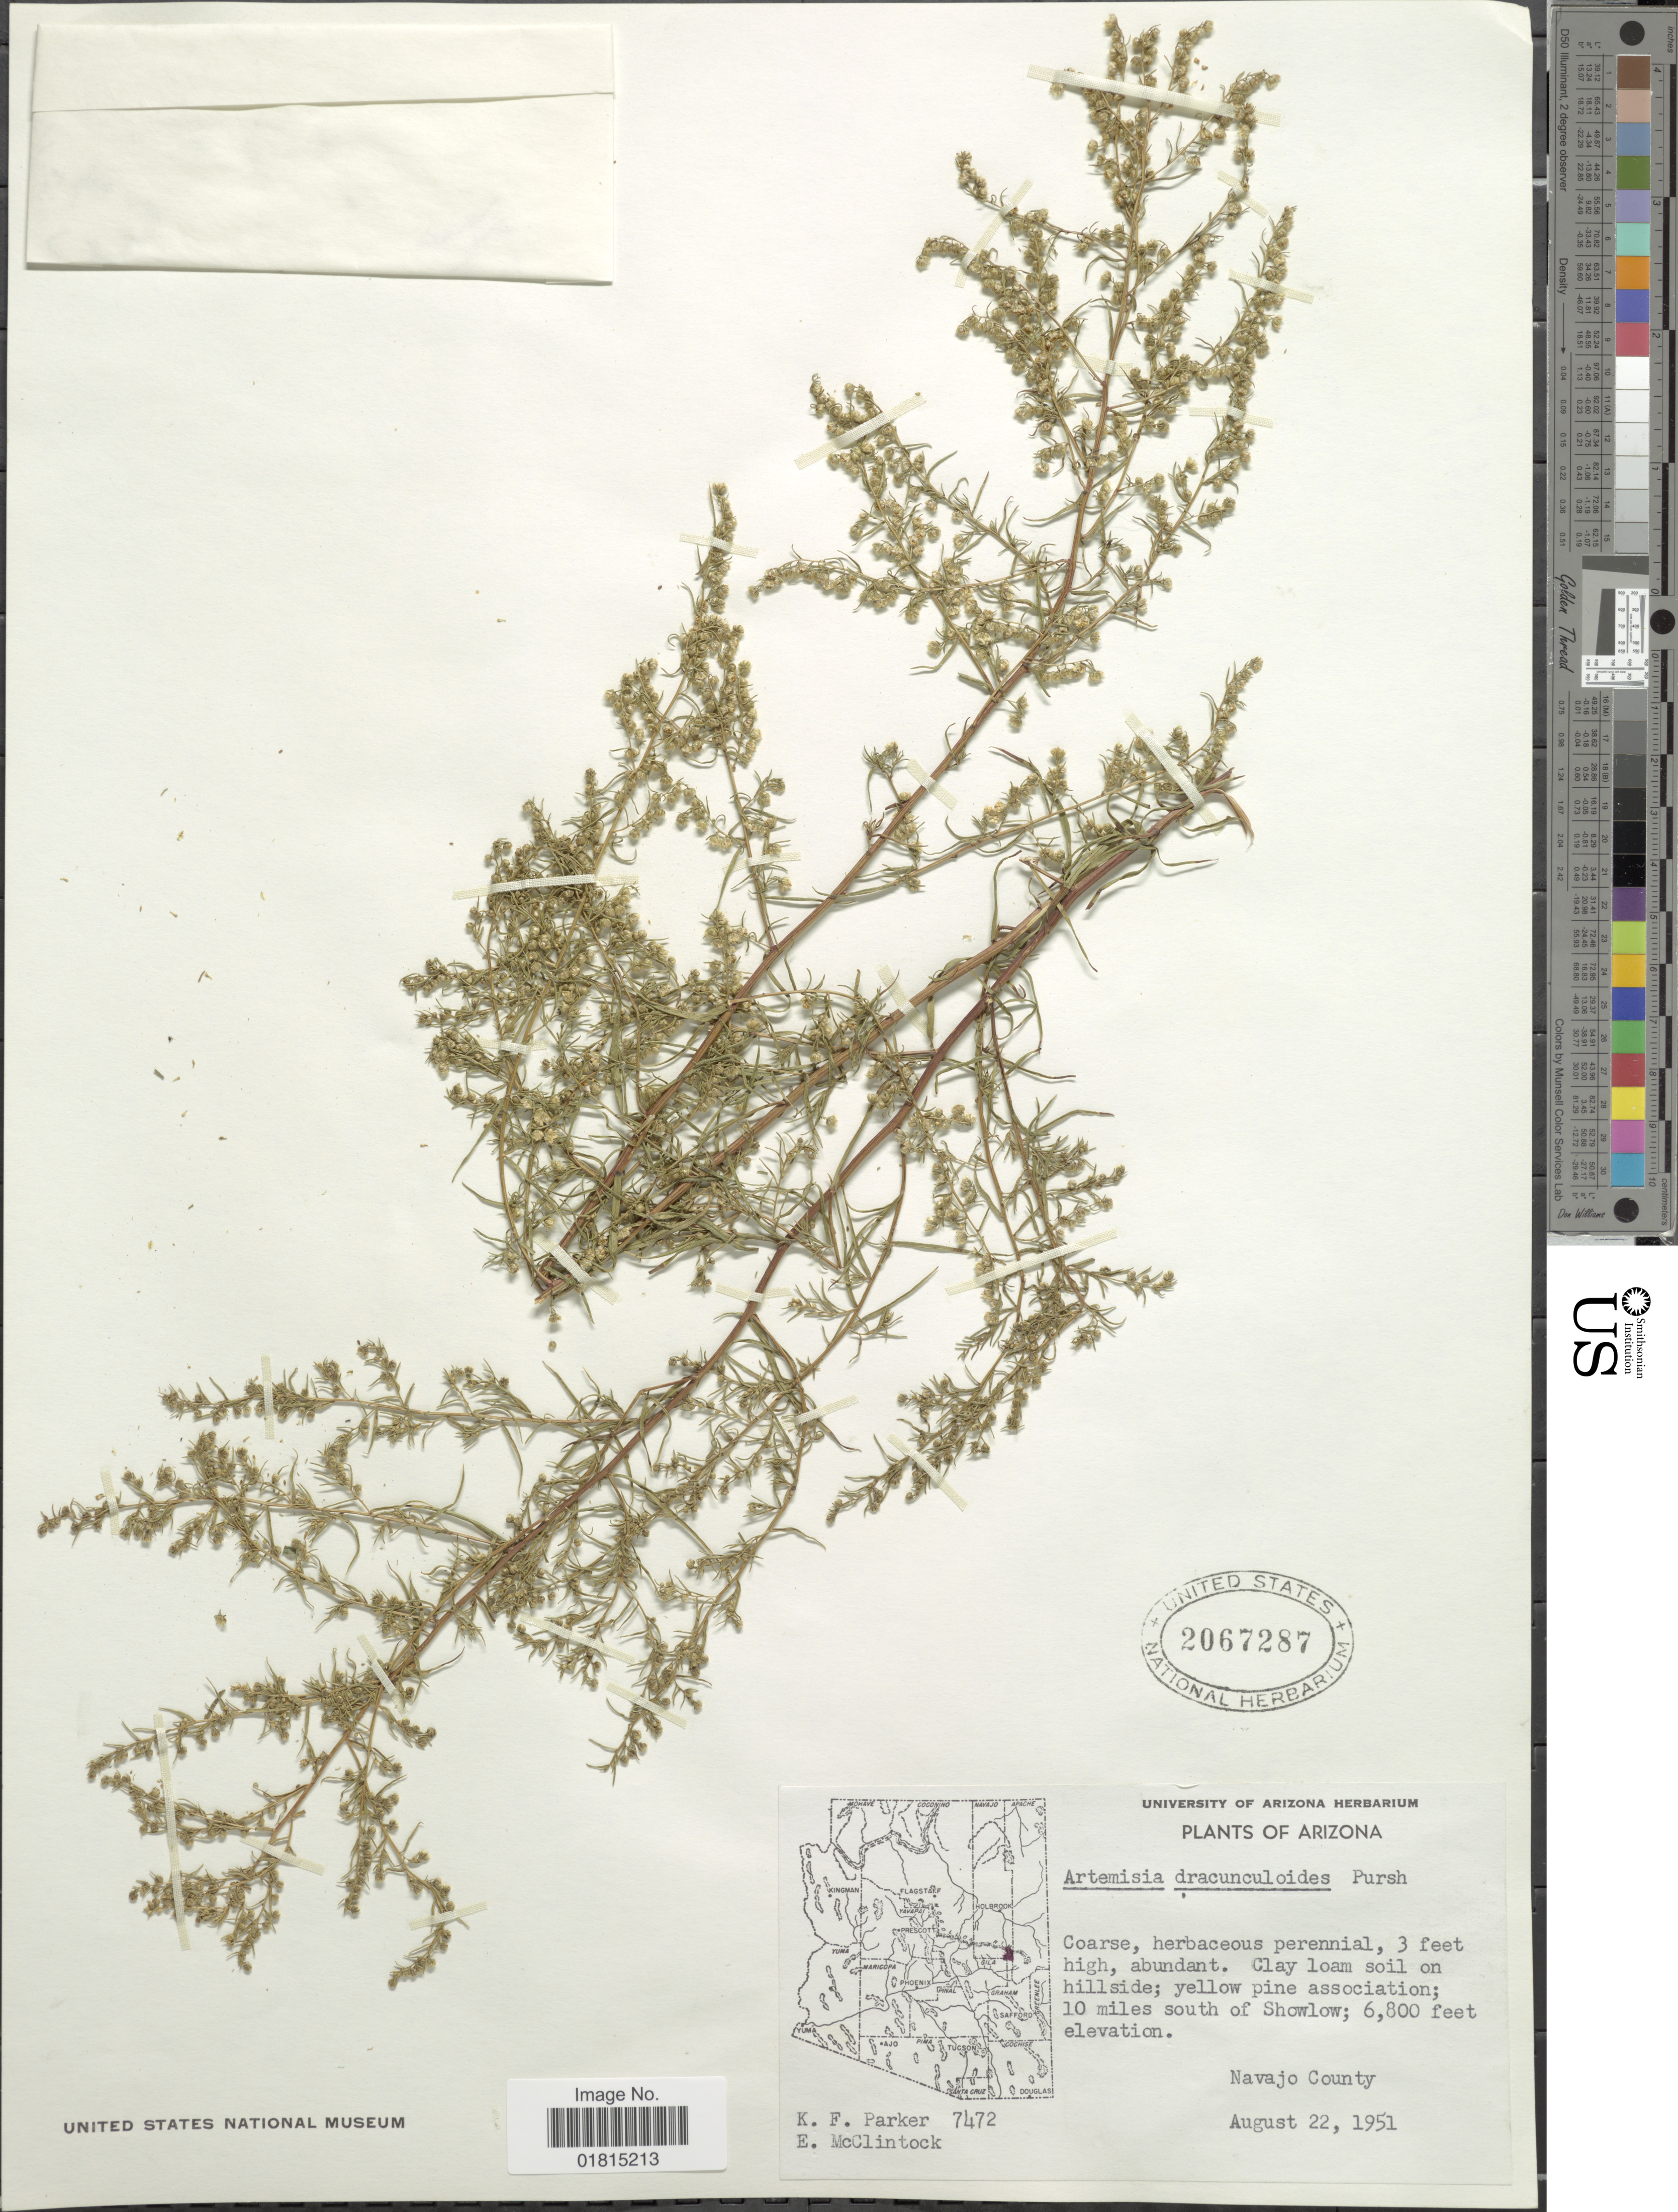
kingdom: Plantae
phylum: Tracheophyta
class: Magnoliopsida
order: Asterales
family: Asteraceae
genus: Artemisia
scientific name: Artemisia dracunculoides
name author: Pursh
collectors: K. F. Parker & E. McClintock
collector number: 7472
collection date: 1951-08-22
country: United States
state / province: Arizona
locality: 10 miles south of of Showlow. Navajo County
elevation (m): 2073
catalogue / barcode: US 2067287